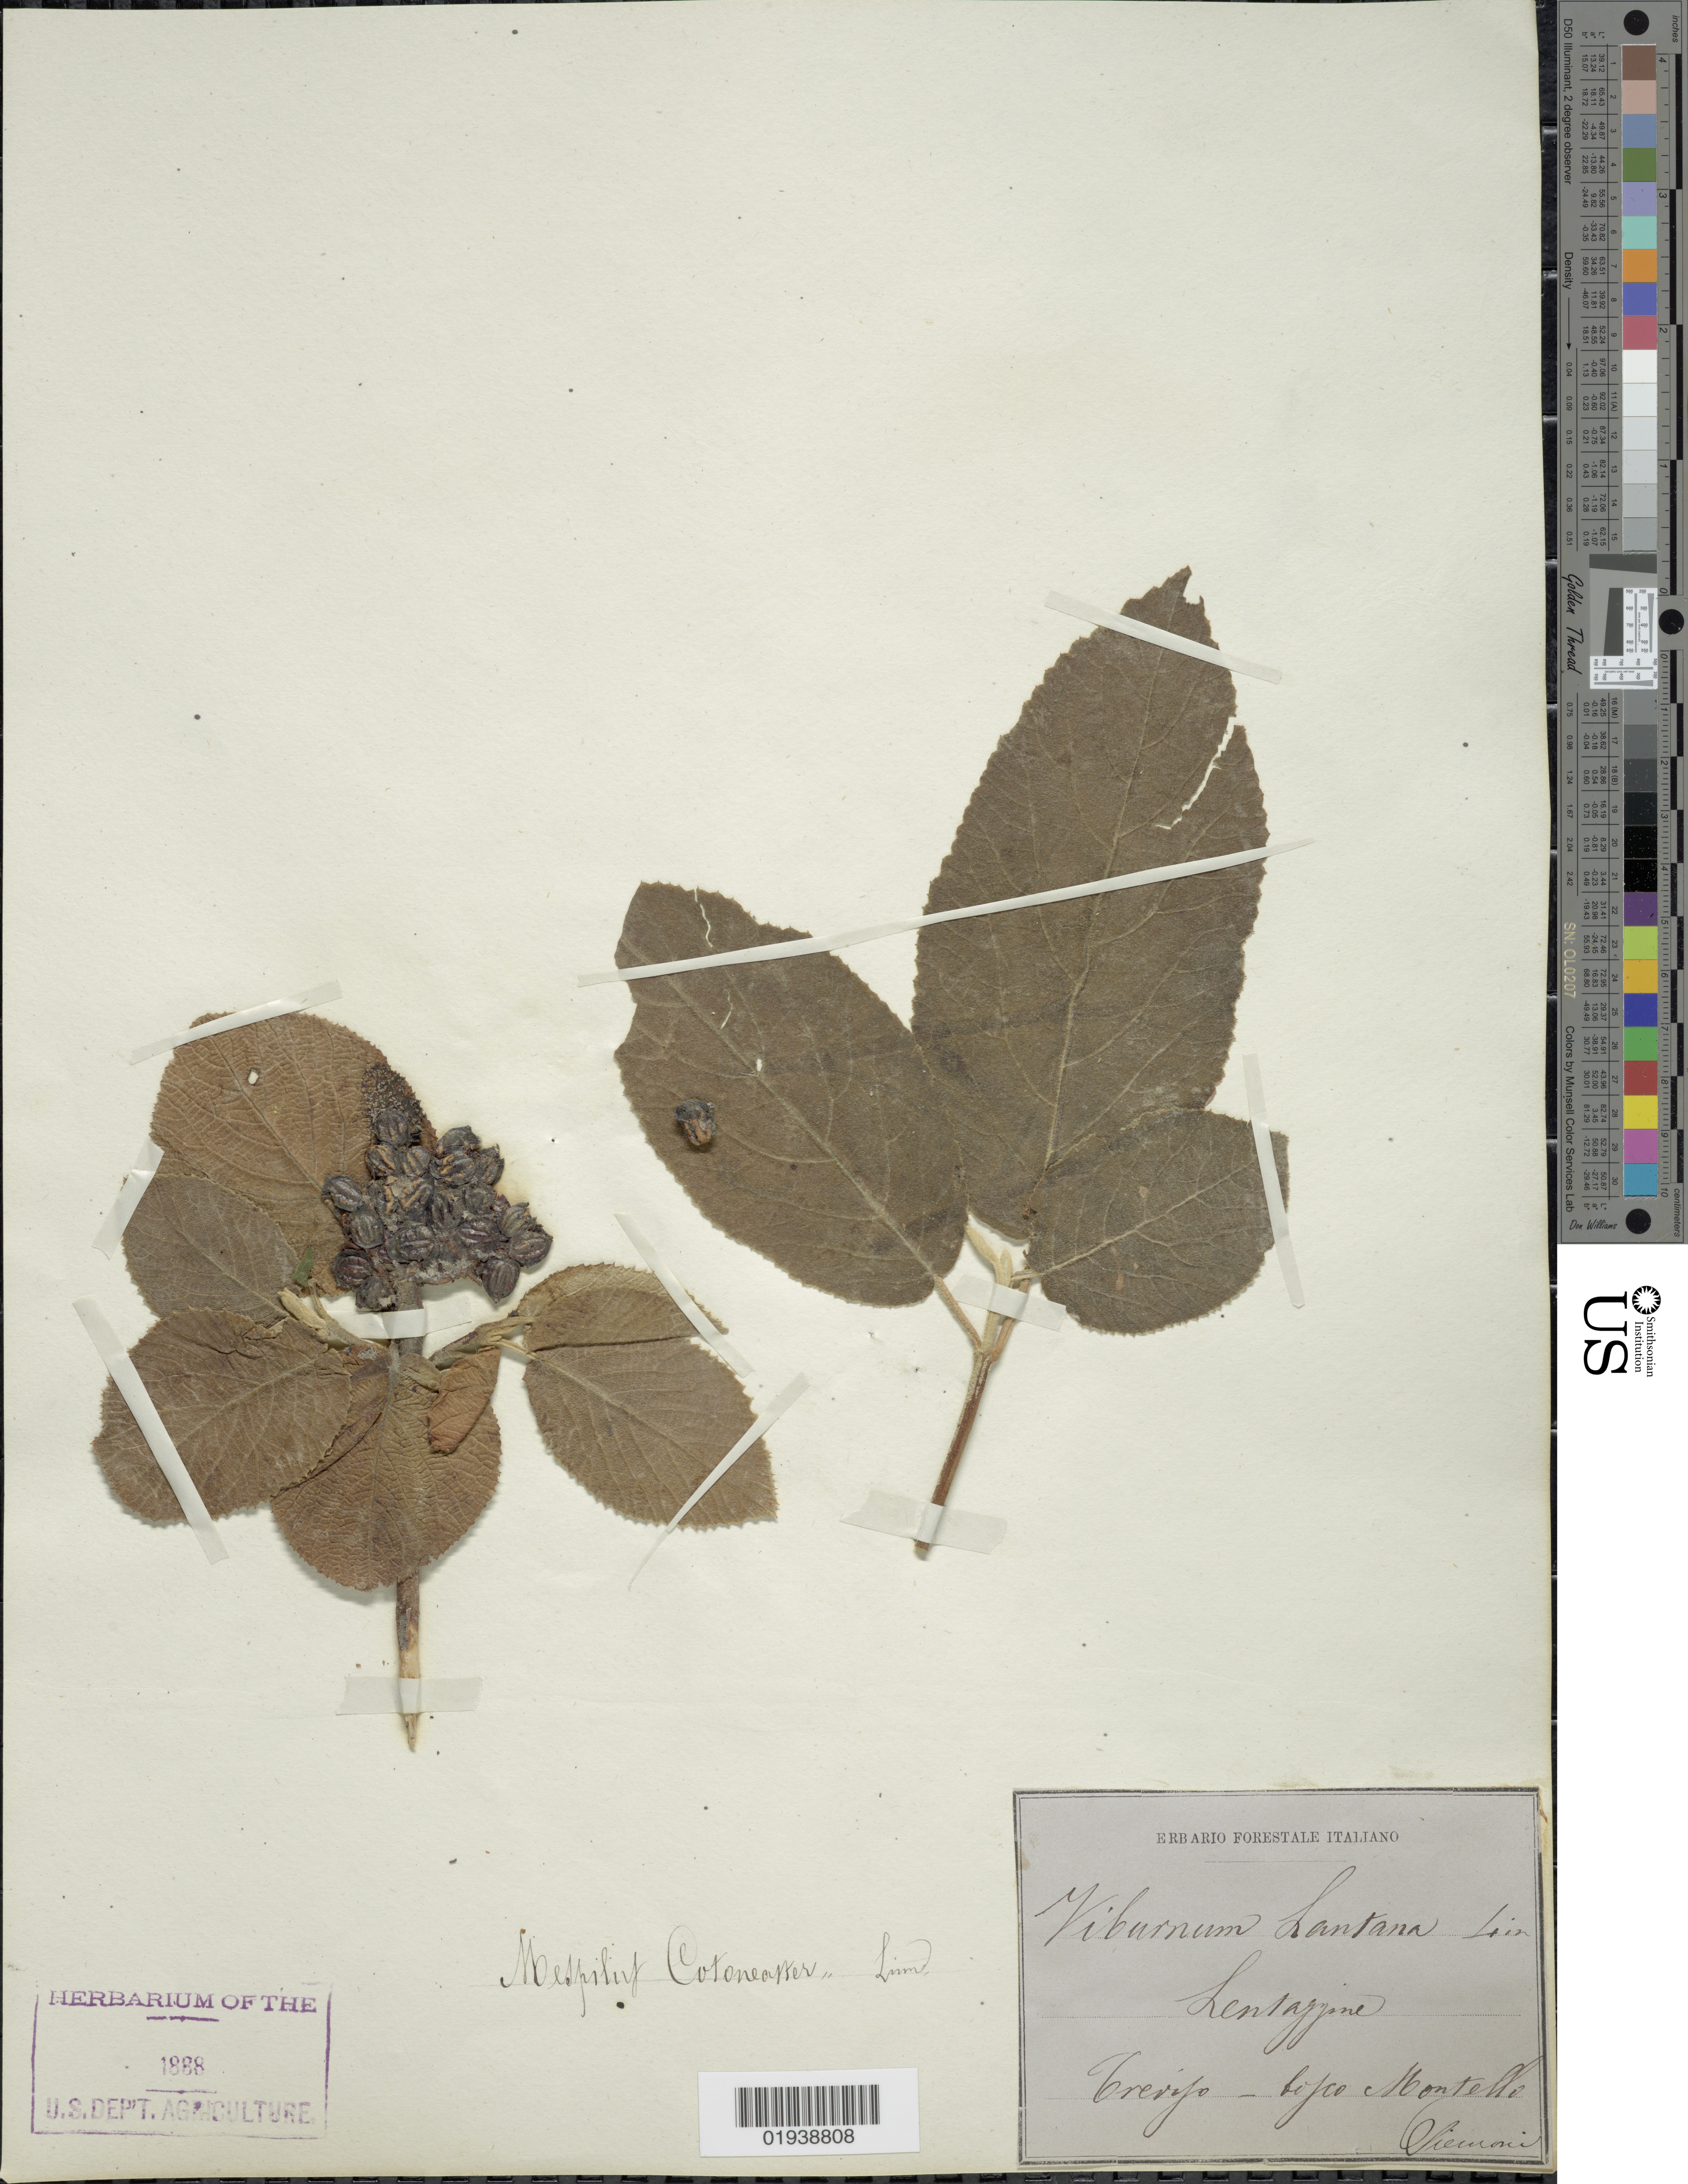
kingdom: Plantae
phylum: Tracheophyta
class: Magnoliopsida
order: Dipsacales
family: Viburnaceae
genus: Viburnum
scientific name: Viburnum lantana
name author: L.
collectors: G. Siemoni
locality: Trerifo [interpreted] - bifco [interpreted] Montello